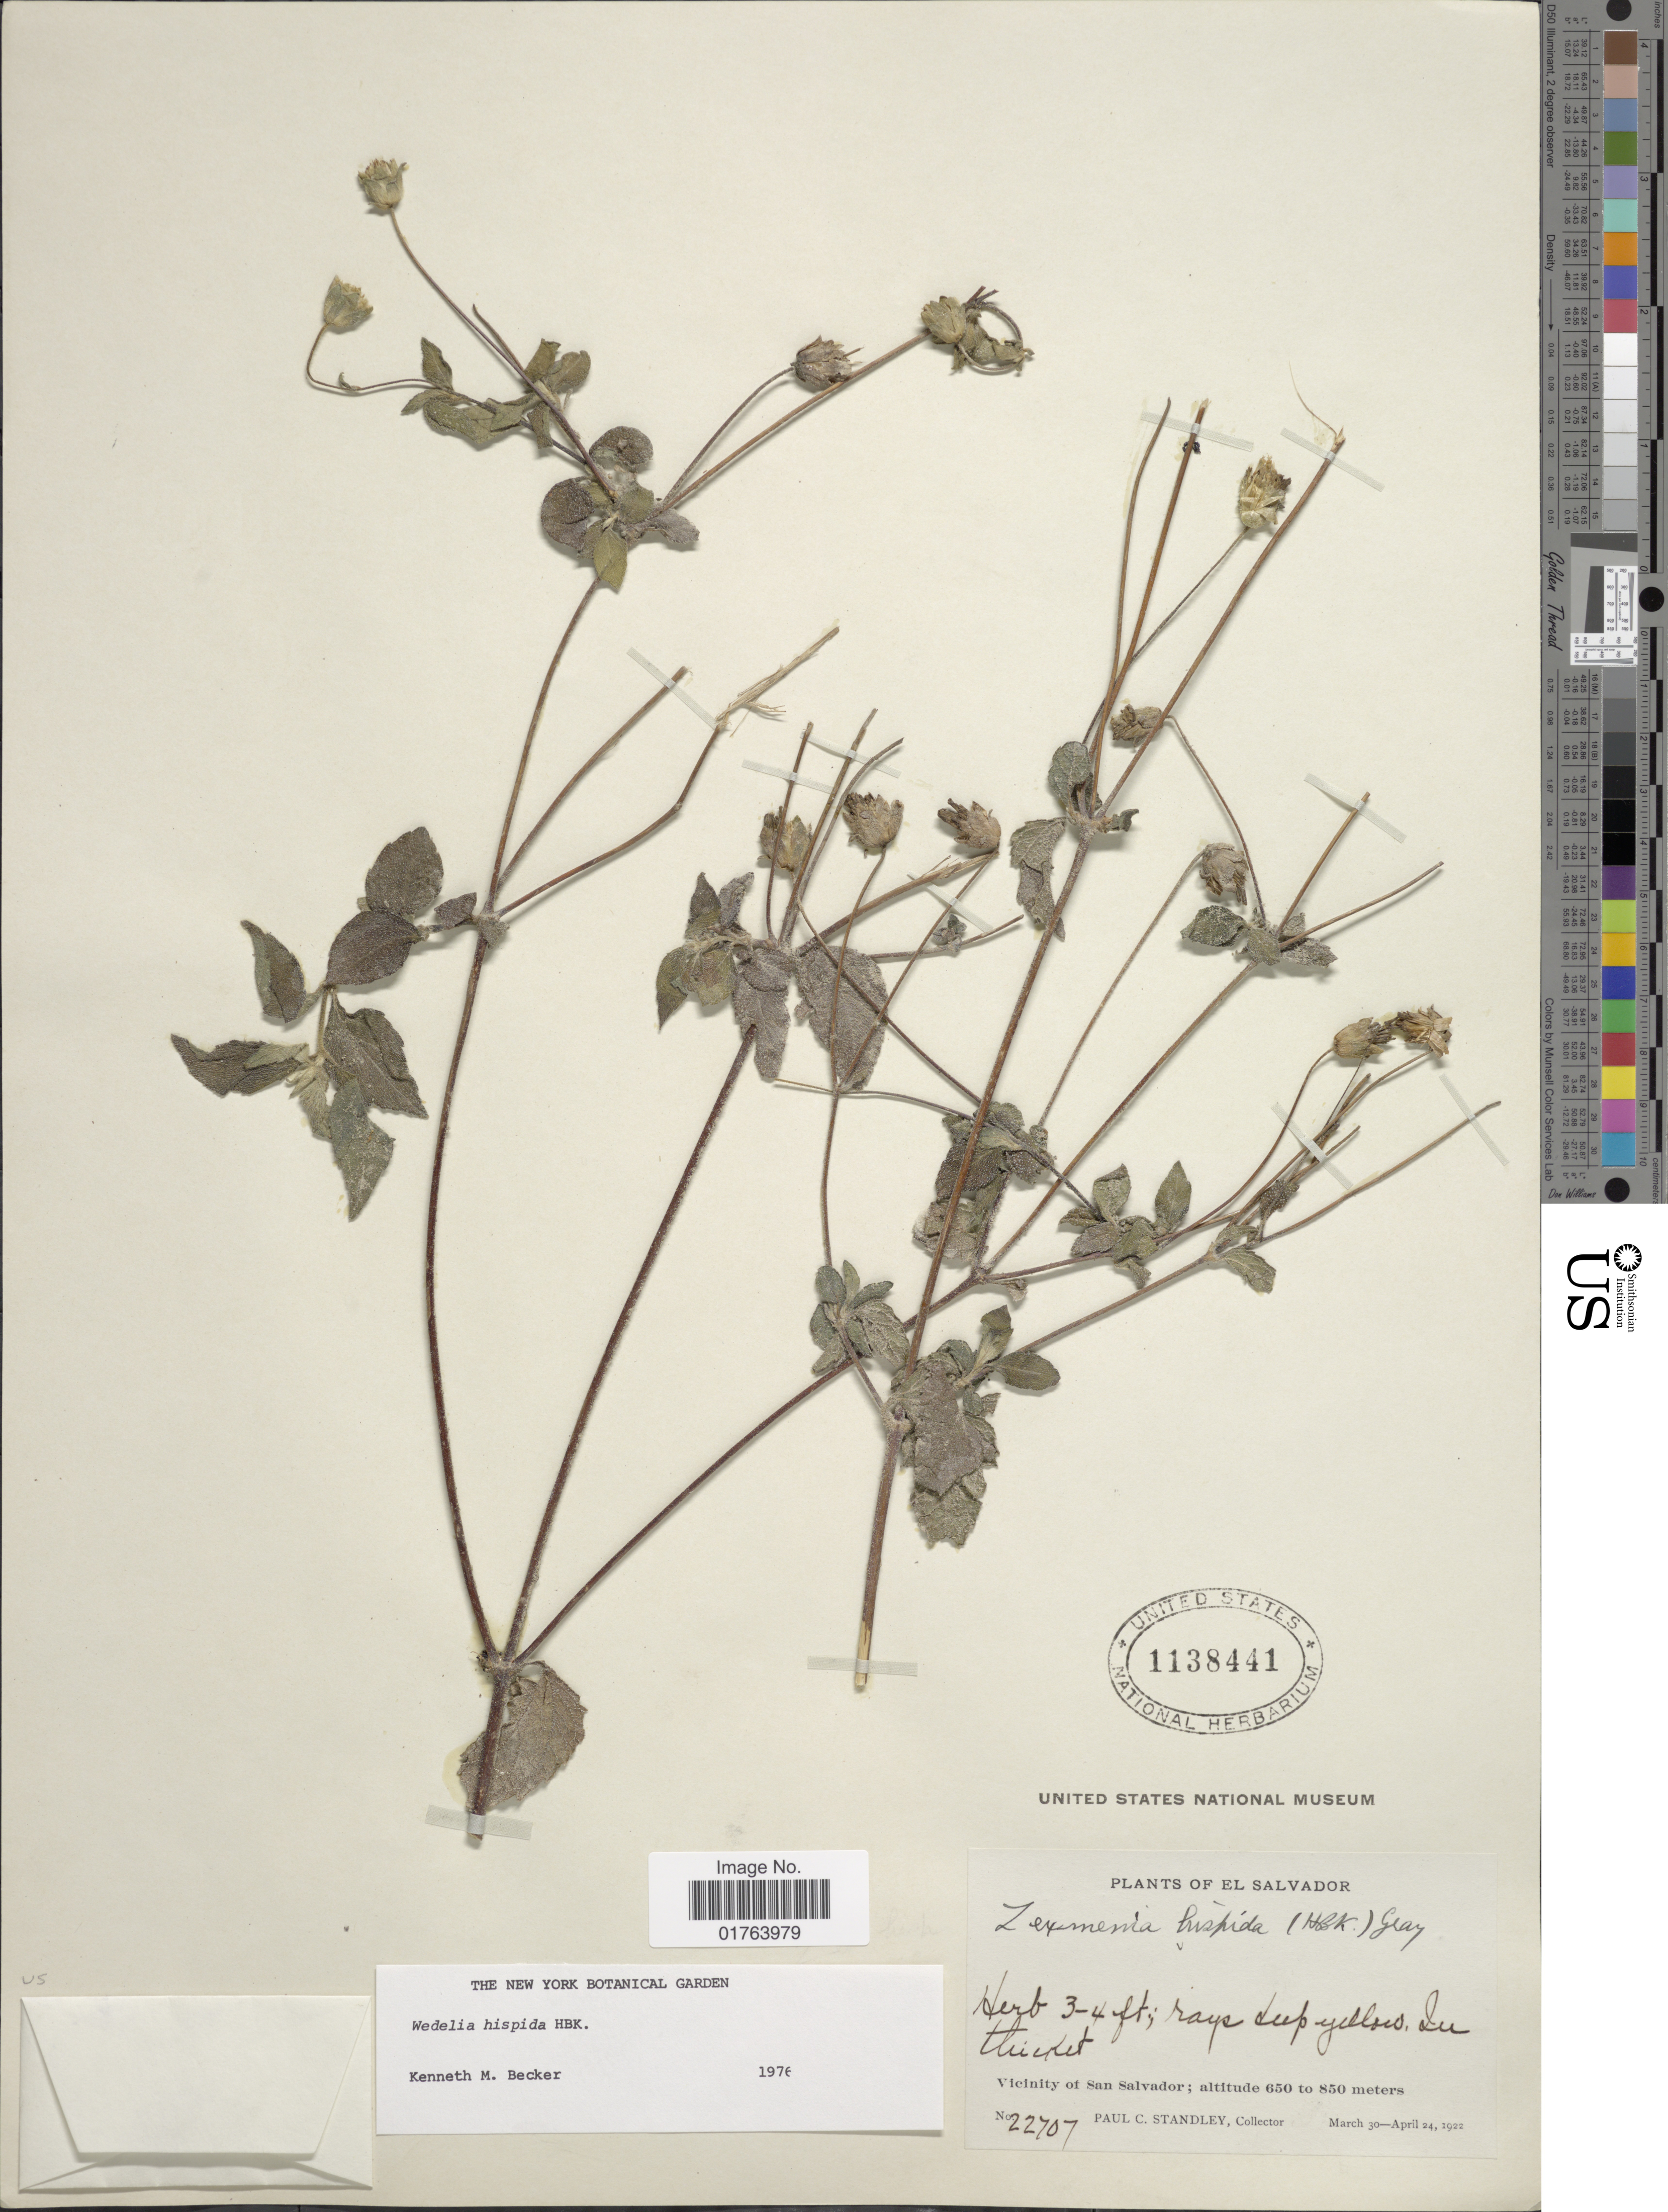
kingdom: Plantae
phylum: Tracheophyta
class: Magnoliopsida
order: Asterales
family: Asteraceae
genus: Wedelia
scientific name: Wedelia acapulcensis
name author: Kunth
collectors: P. C. Standley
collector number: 22707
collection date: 1922-03-30/1922-04-24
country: El Salvador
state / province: San Salvador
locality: Vicinity of San Salvador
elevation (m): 650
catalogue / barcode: US 1138441